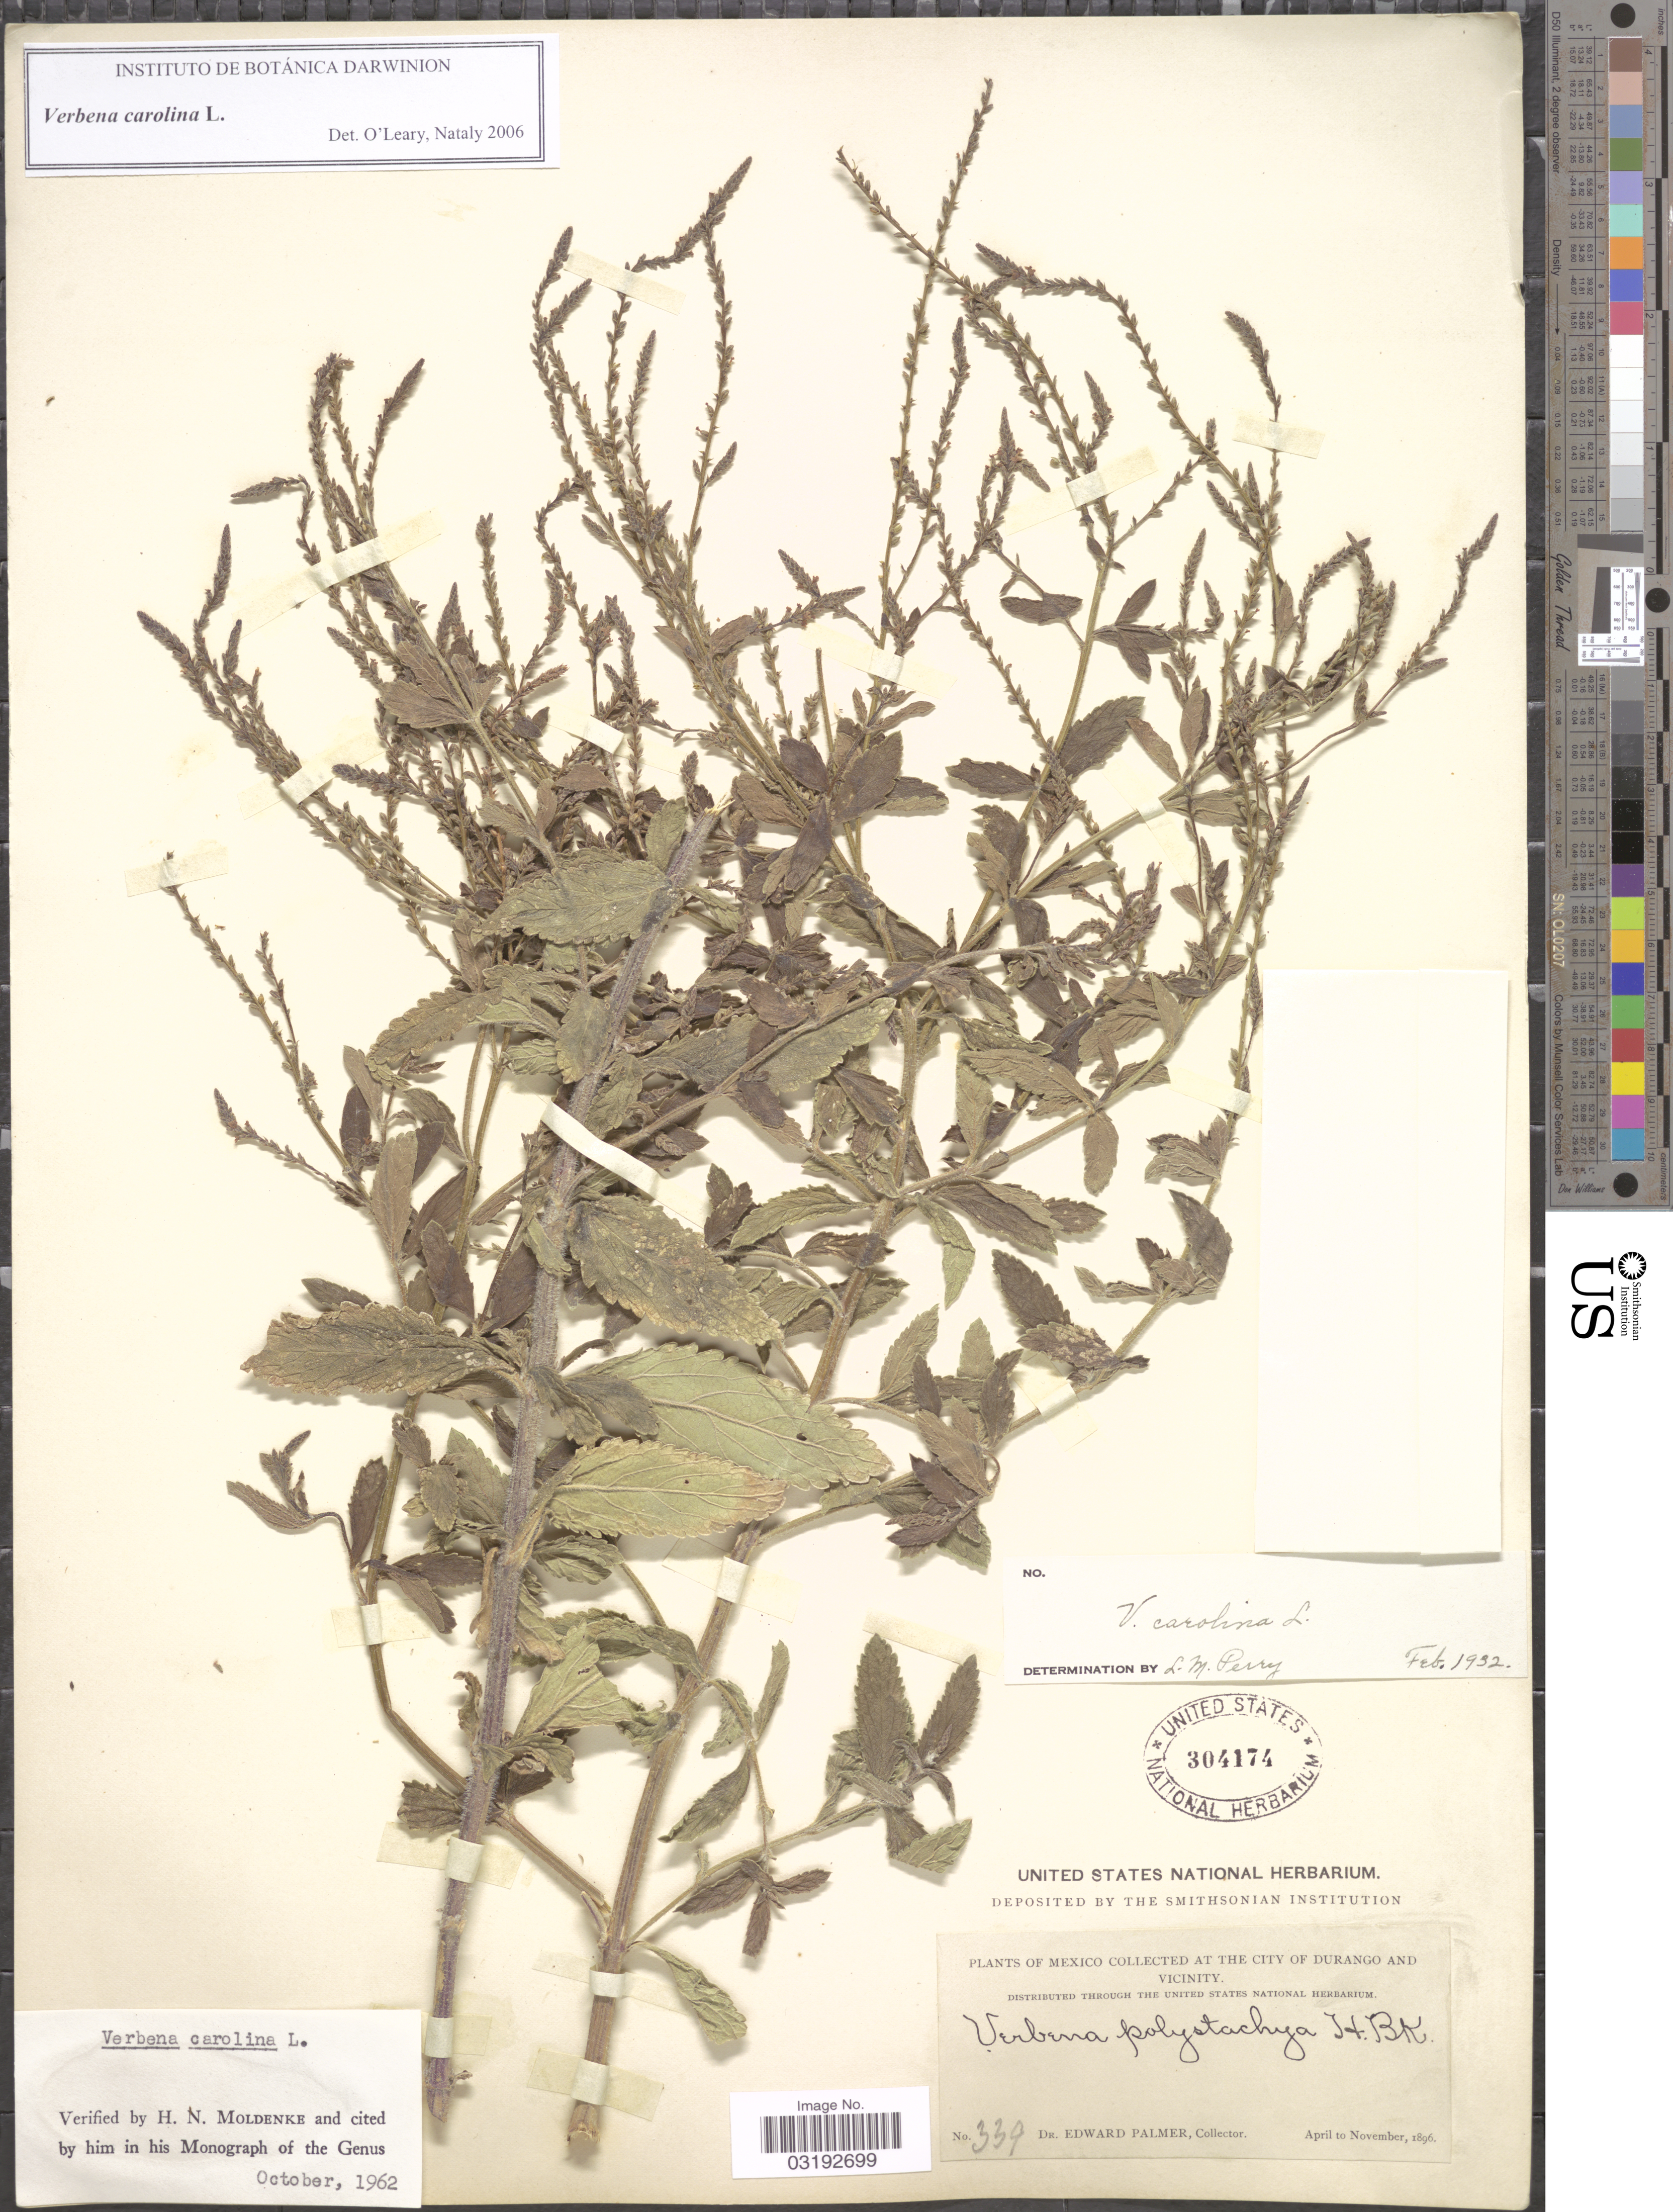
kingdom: Plantae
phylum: Tracheophyta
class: Magnoliopsida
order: Lamiales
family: Verbenaceae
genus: Verbena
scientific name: Verbena carolina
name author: L.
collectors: E. Palmer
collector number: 339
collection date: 1896-04/1896-11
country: Mexico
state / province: Durango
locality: The city of Durango and vicinity.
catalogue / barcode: US 304174